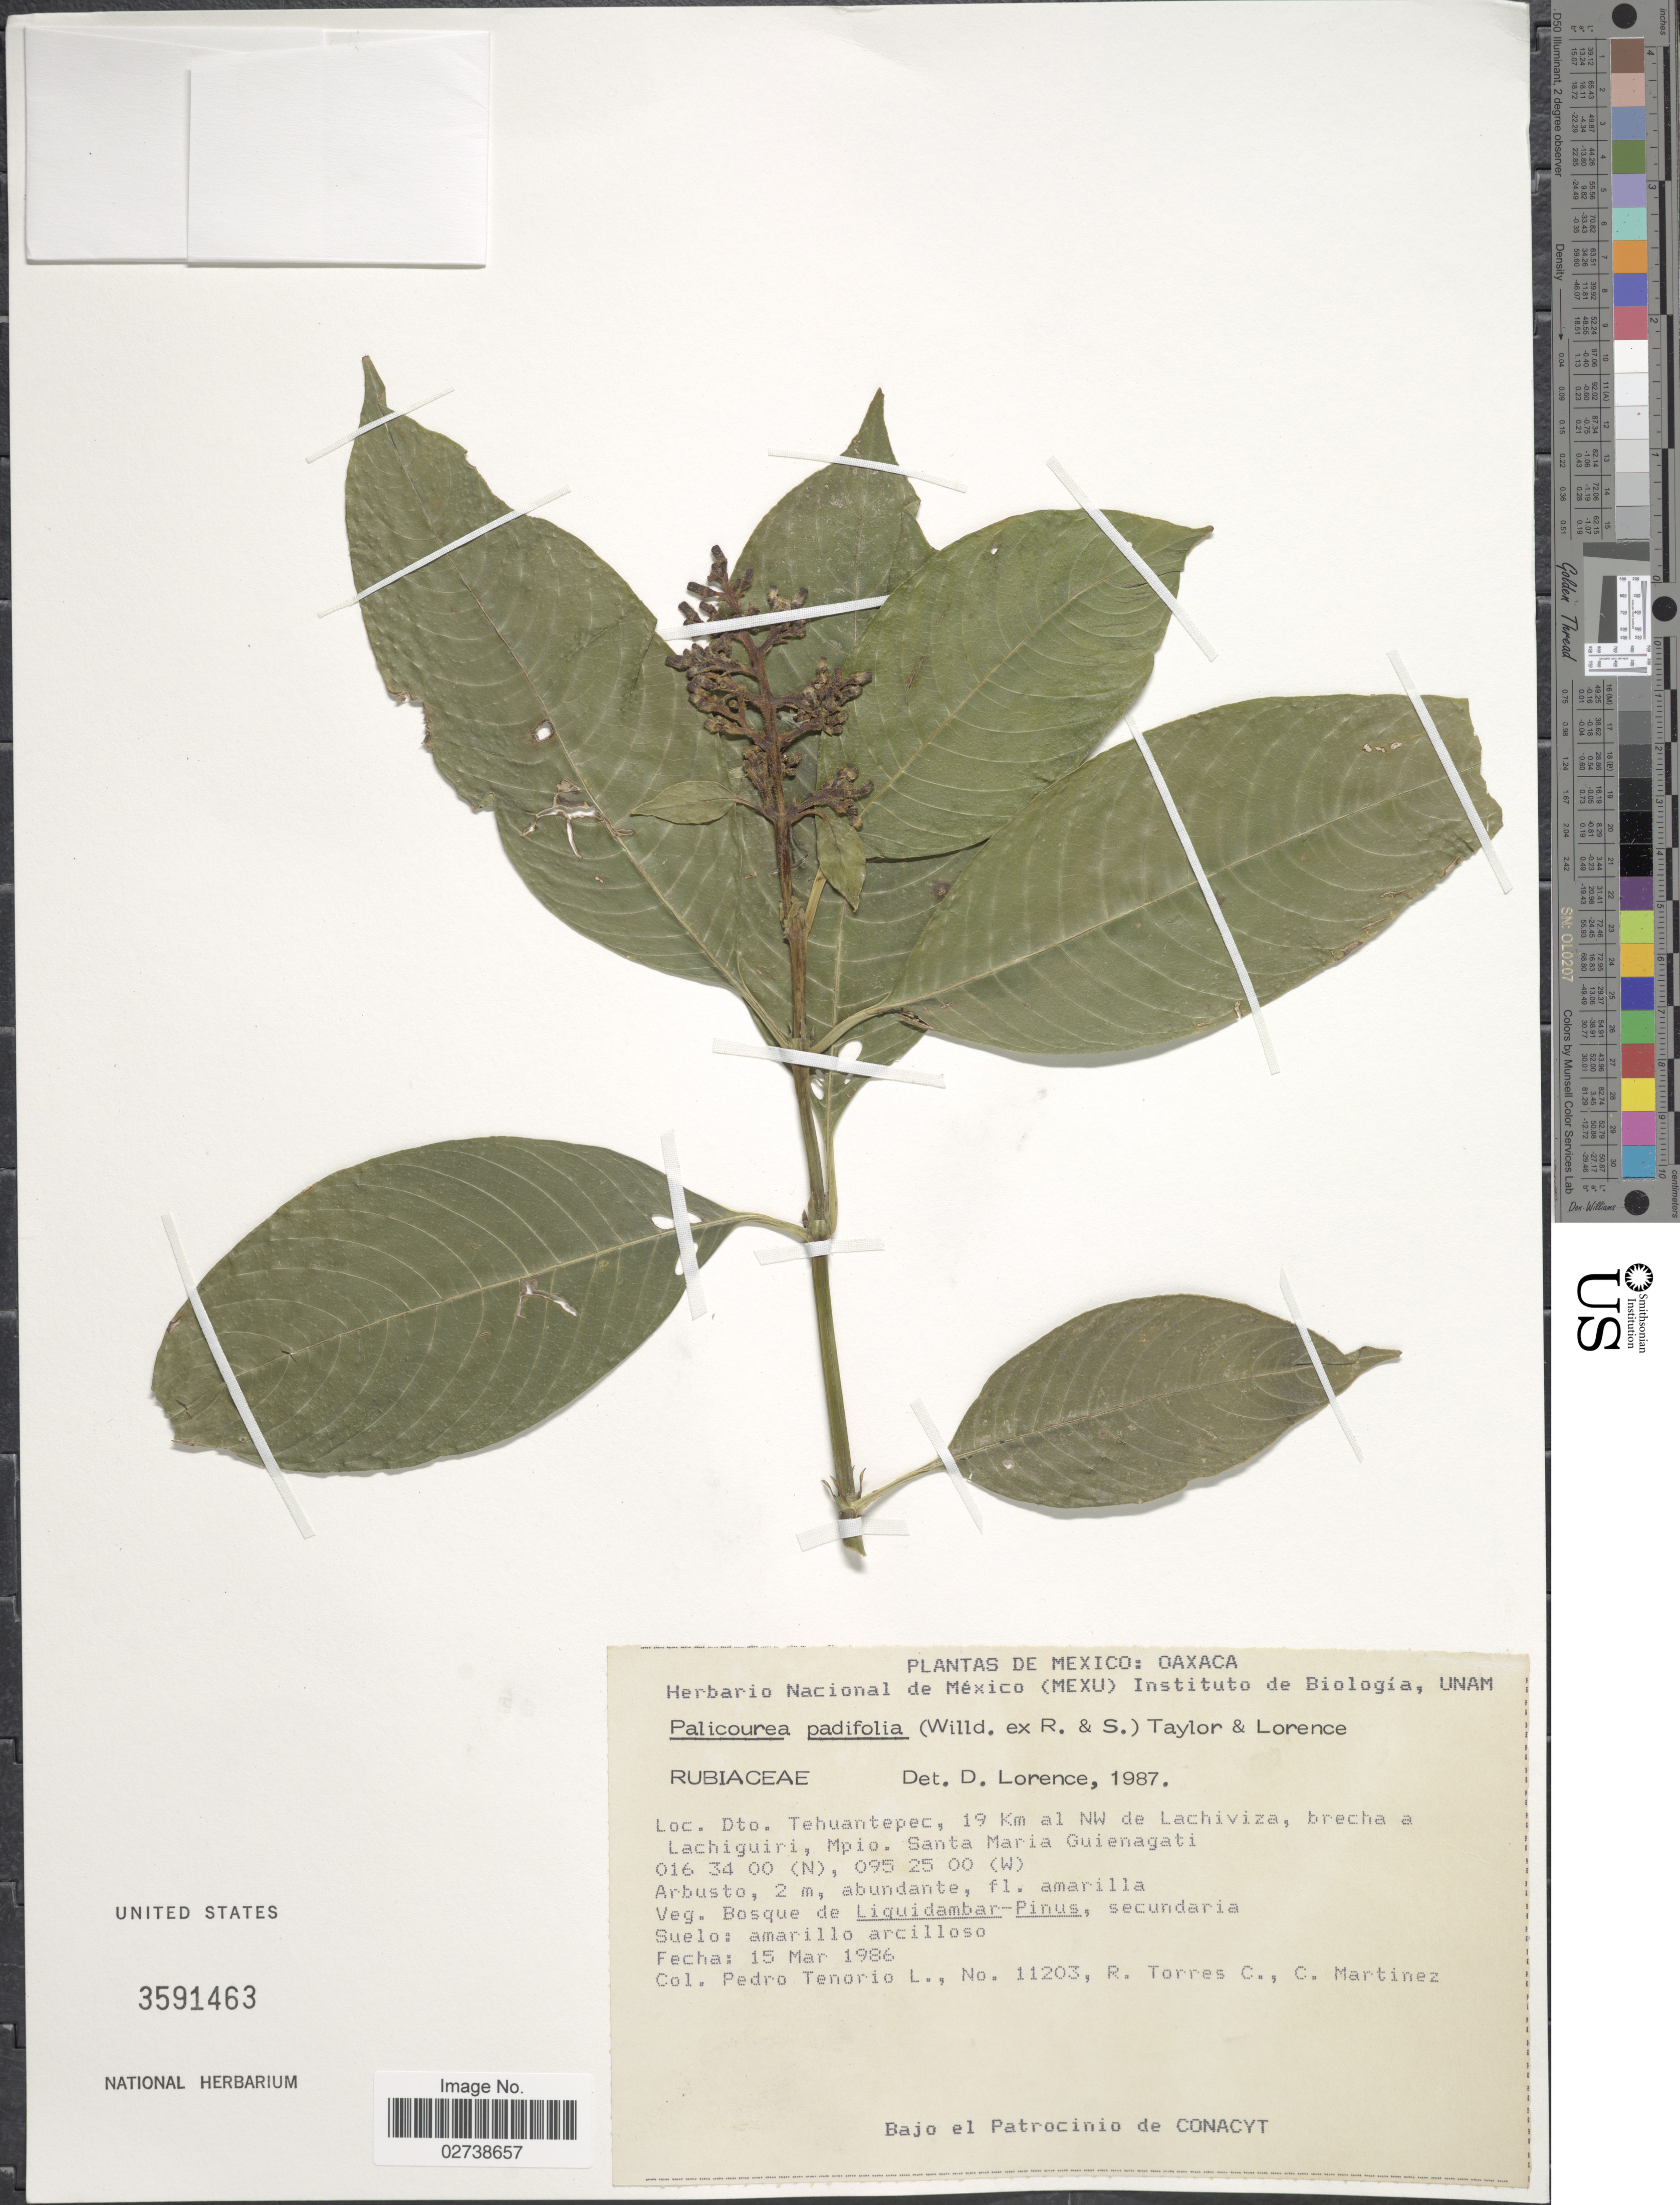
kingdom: Plantae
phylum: Tracheophyta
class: Magnoliopsida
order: Gentianales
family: Rubiaceae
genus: Palicourea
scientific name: Palicourea padifolia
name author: (Humb. & Bonpl. ex Roem. & Schult.) C.M. Taylor & Lorence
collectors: P. Tenorio L., R. Torres C. & C. Martínez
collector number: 11203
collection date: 1986-03-15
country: Mexico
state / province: Oaxaca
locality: Dto. Tehuantepec, 19 Km al NW de Lachiviza, brecha a Lachiguiri, Mpio Santa Maria Guienagati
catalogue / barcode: US 3591463